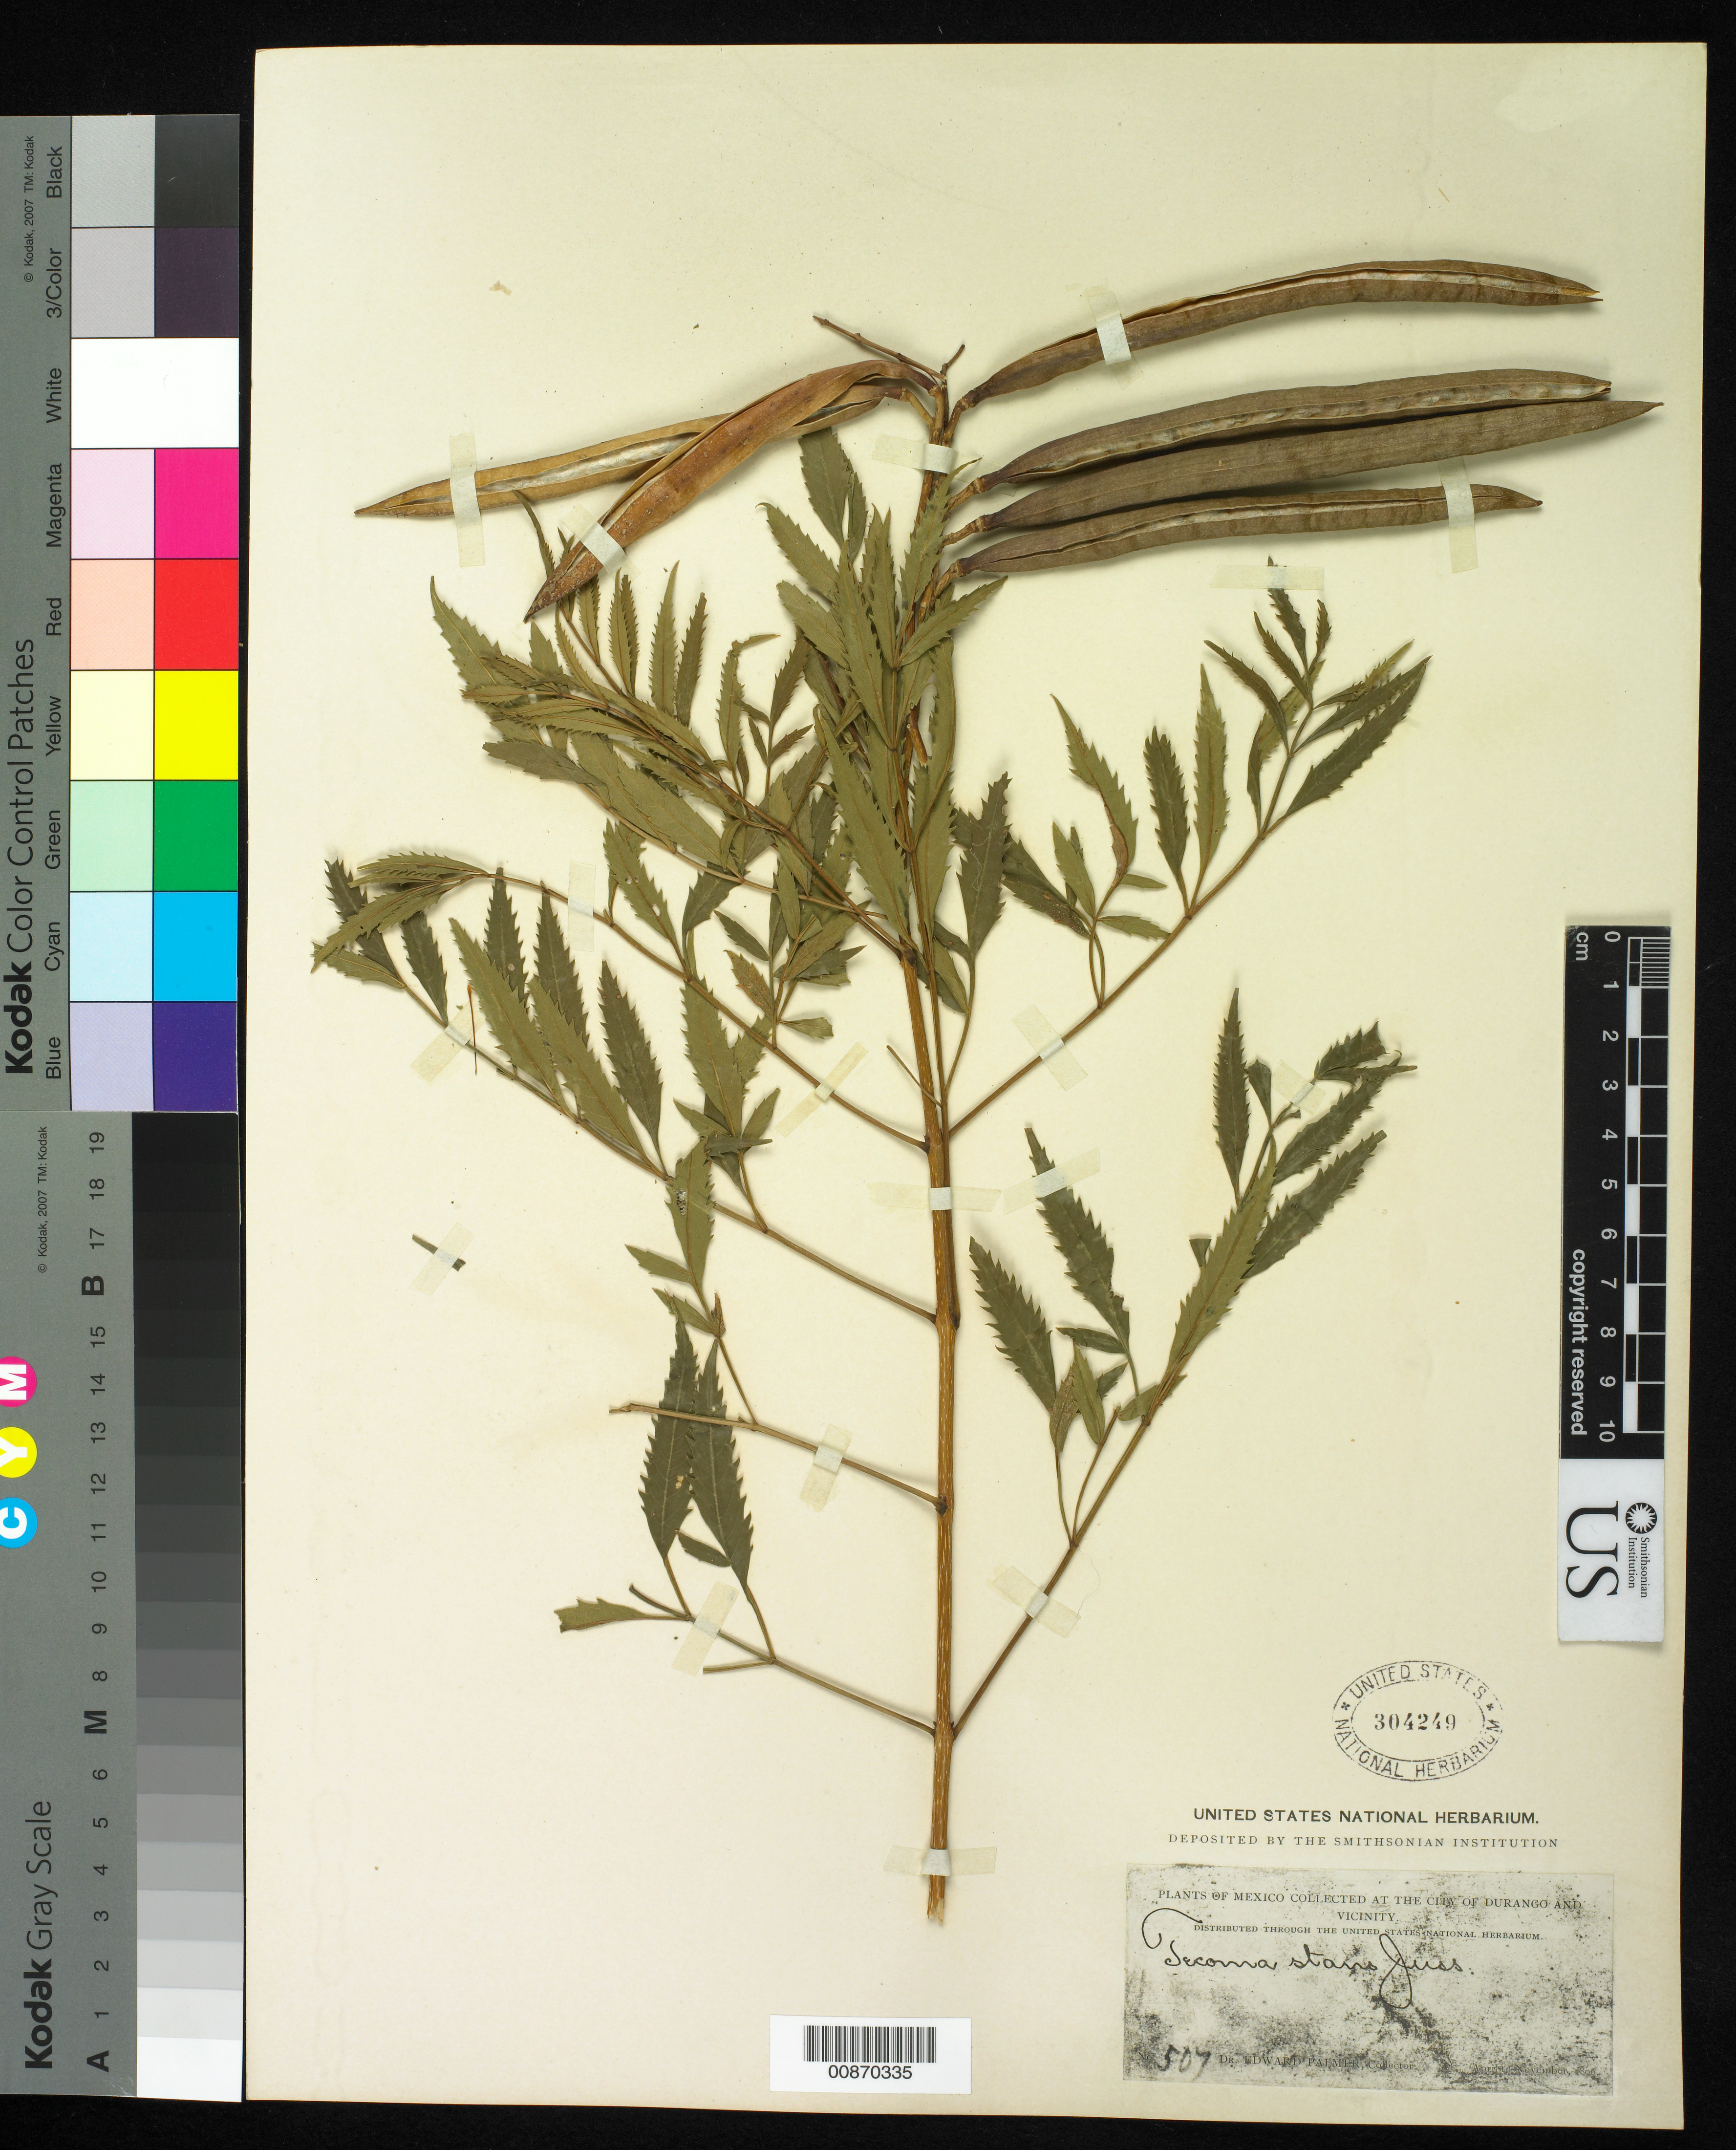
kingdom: Plantae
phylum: Tracheophyta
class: Magnoliopsida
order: Lamiales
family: Bignoniaceae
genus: Tecoma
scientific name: Tecoma stans var. angustata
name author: Rehder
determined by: Strong, M. T., (US), Smithsonian Institution - National Museum of Natural History (UNITED STATES)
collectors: E. Palmer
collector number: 507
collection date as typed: Apr 1896 to -- Nov 1896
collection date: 1896-04/1896-11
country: Mexico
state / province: Durango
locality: City of Durango and vicinity.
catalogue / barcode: US 304249